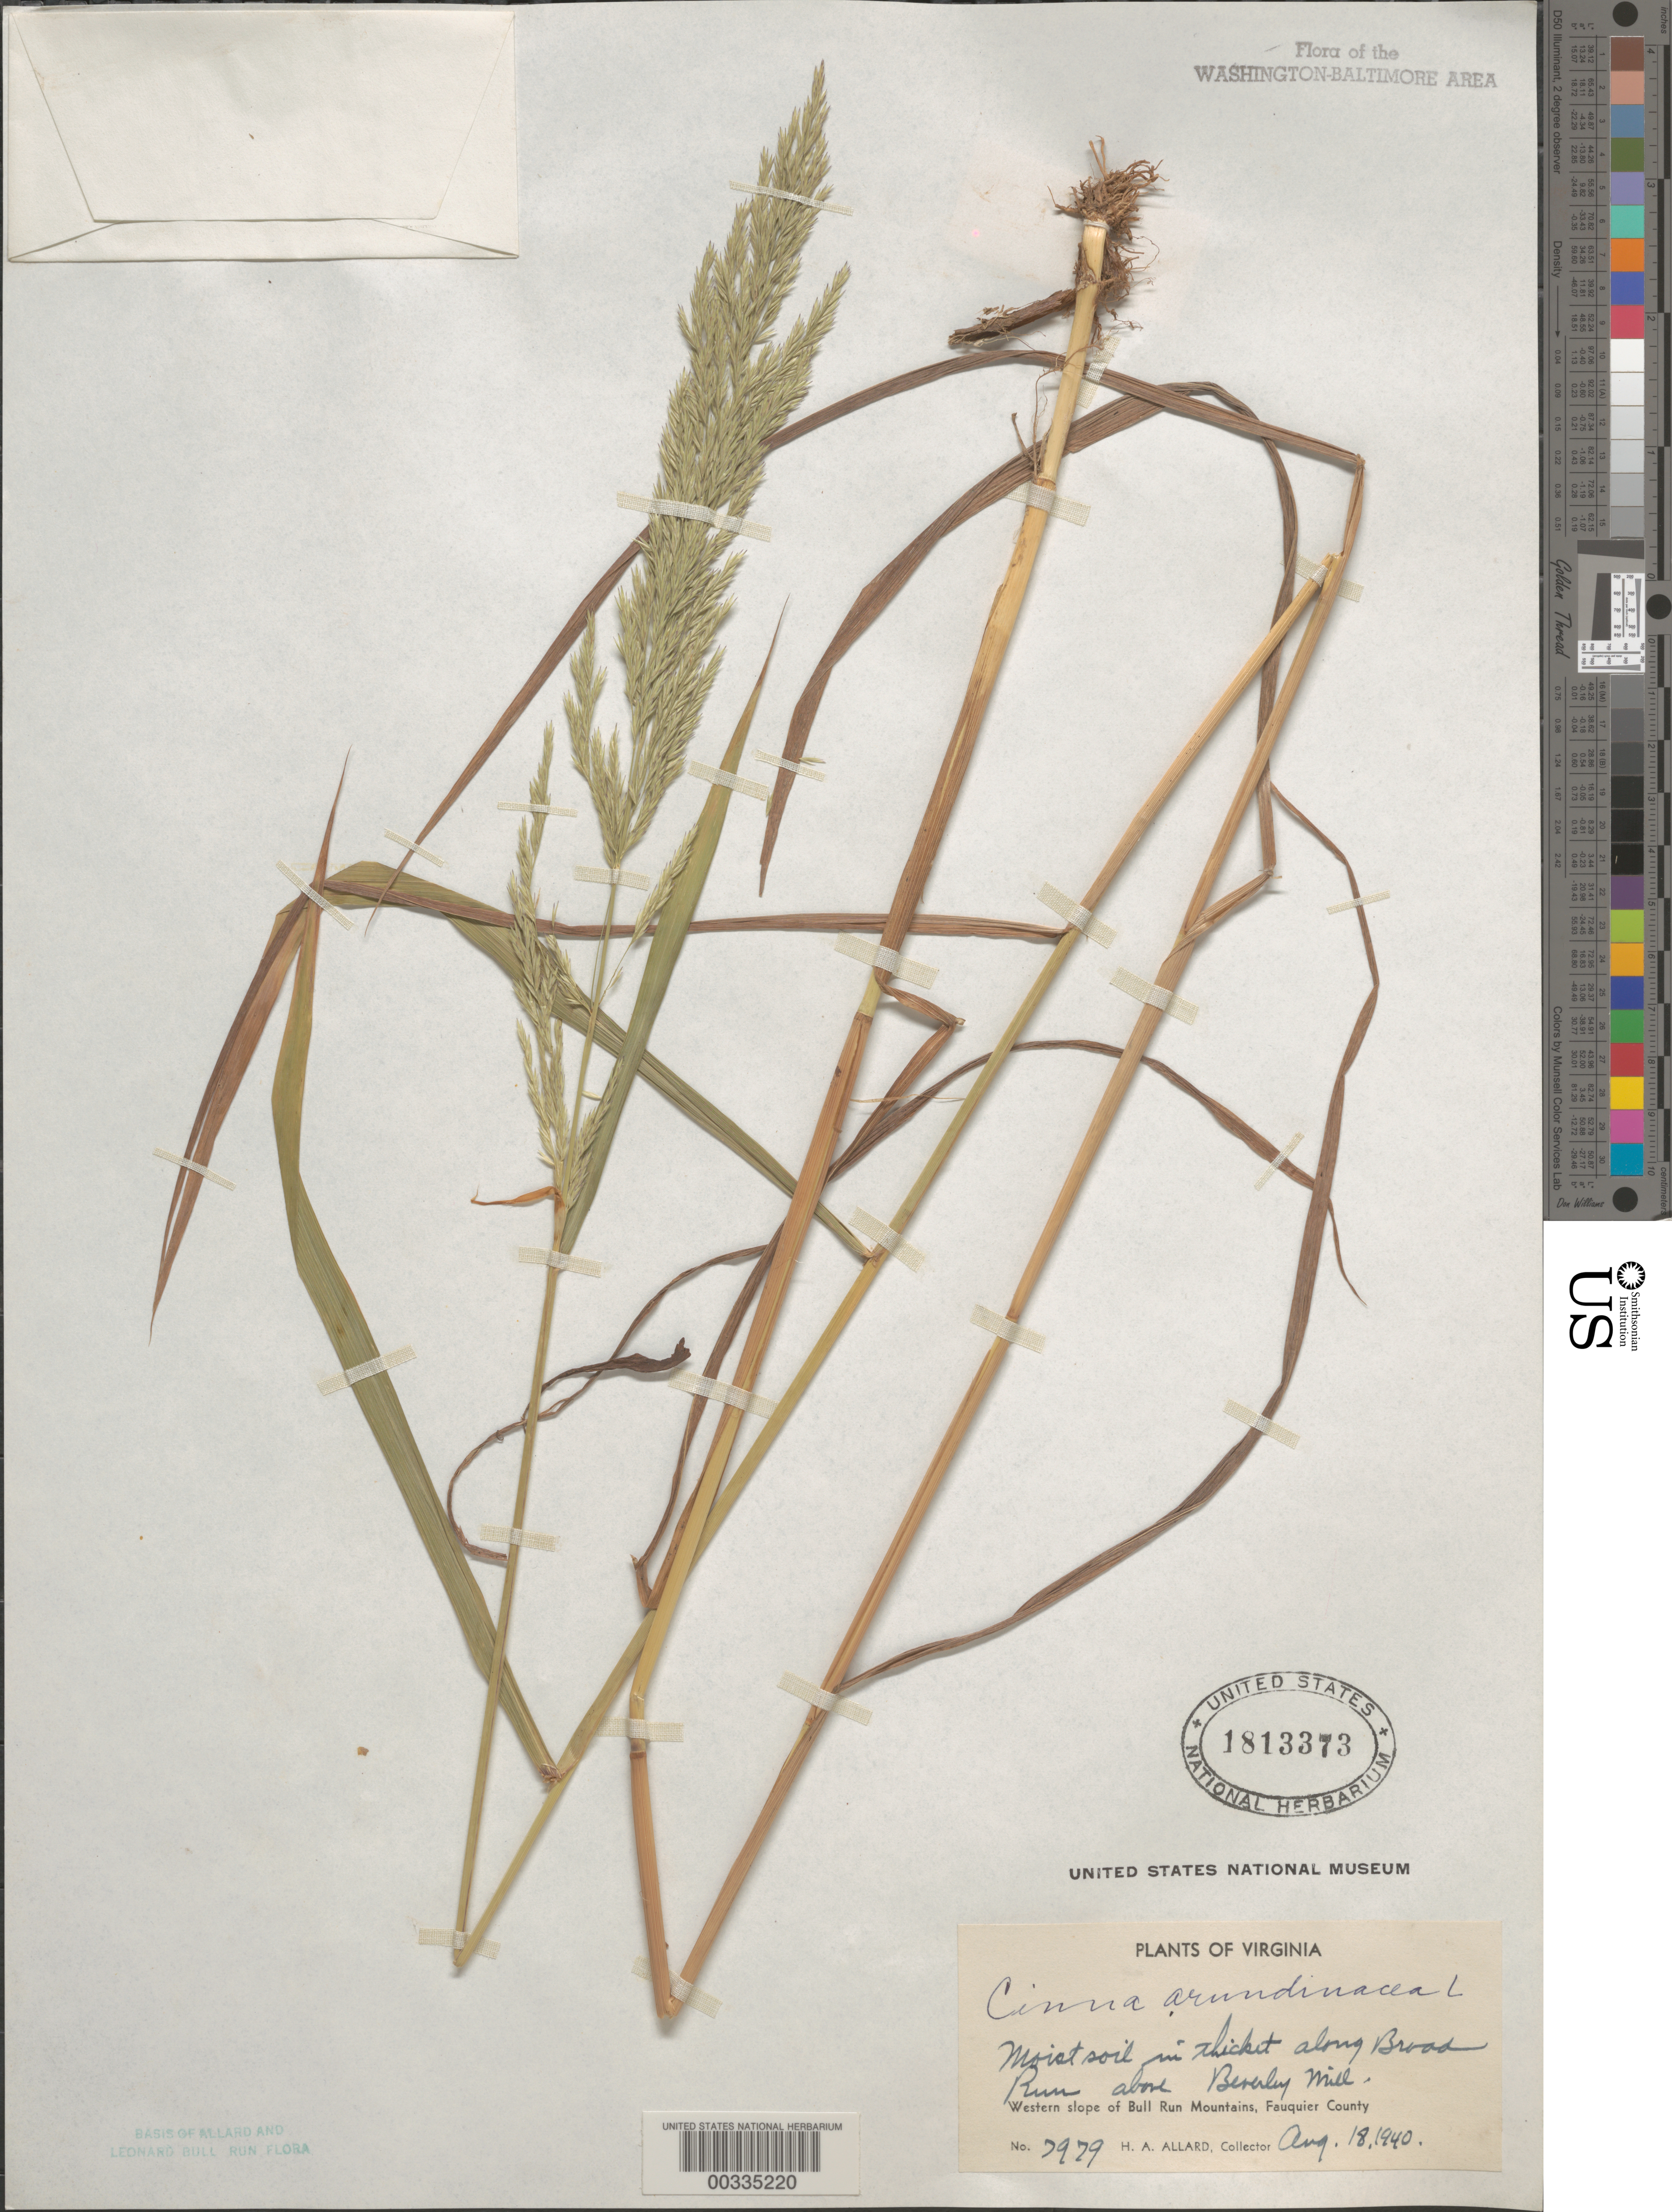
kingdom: Plantae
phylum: Tracheophyta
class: Liliopsida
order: Poales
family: Poaceae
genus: Cinna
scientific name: Cinna arundinacea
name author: L.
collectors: H. A. Allard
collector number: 7979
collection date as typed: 18 Aug 1940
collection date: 1940-08-18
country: United States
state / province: Virginia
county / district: Fauquier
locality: Broad Run above Beverley Mill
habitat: In thicket along run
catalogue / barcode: US 1813373